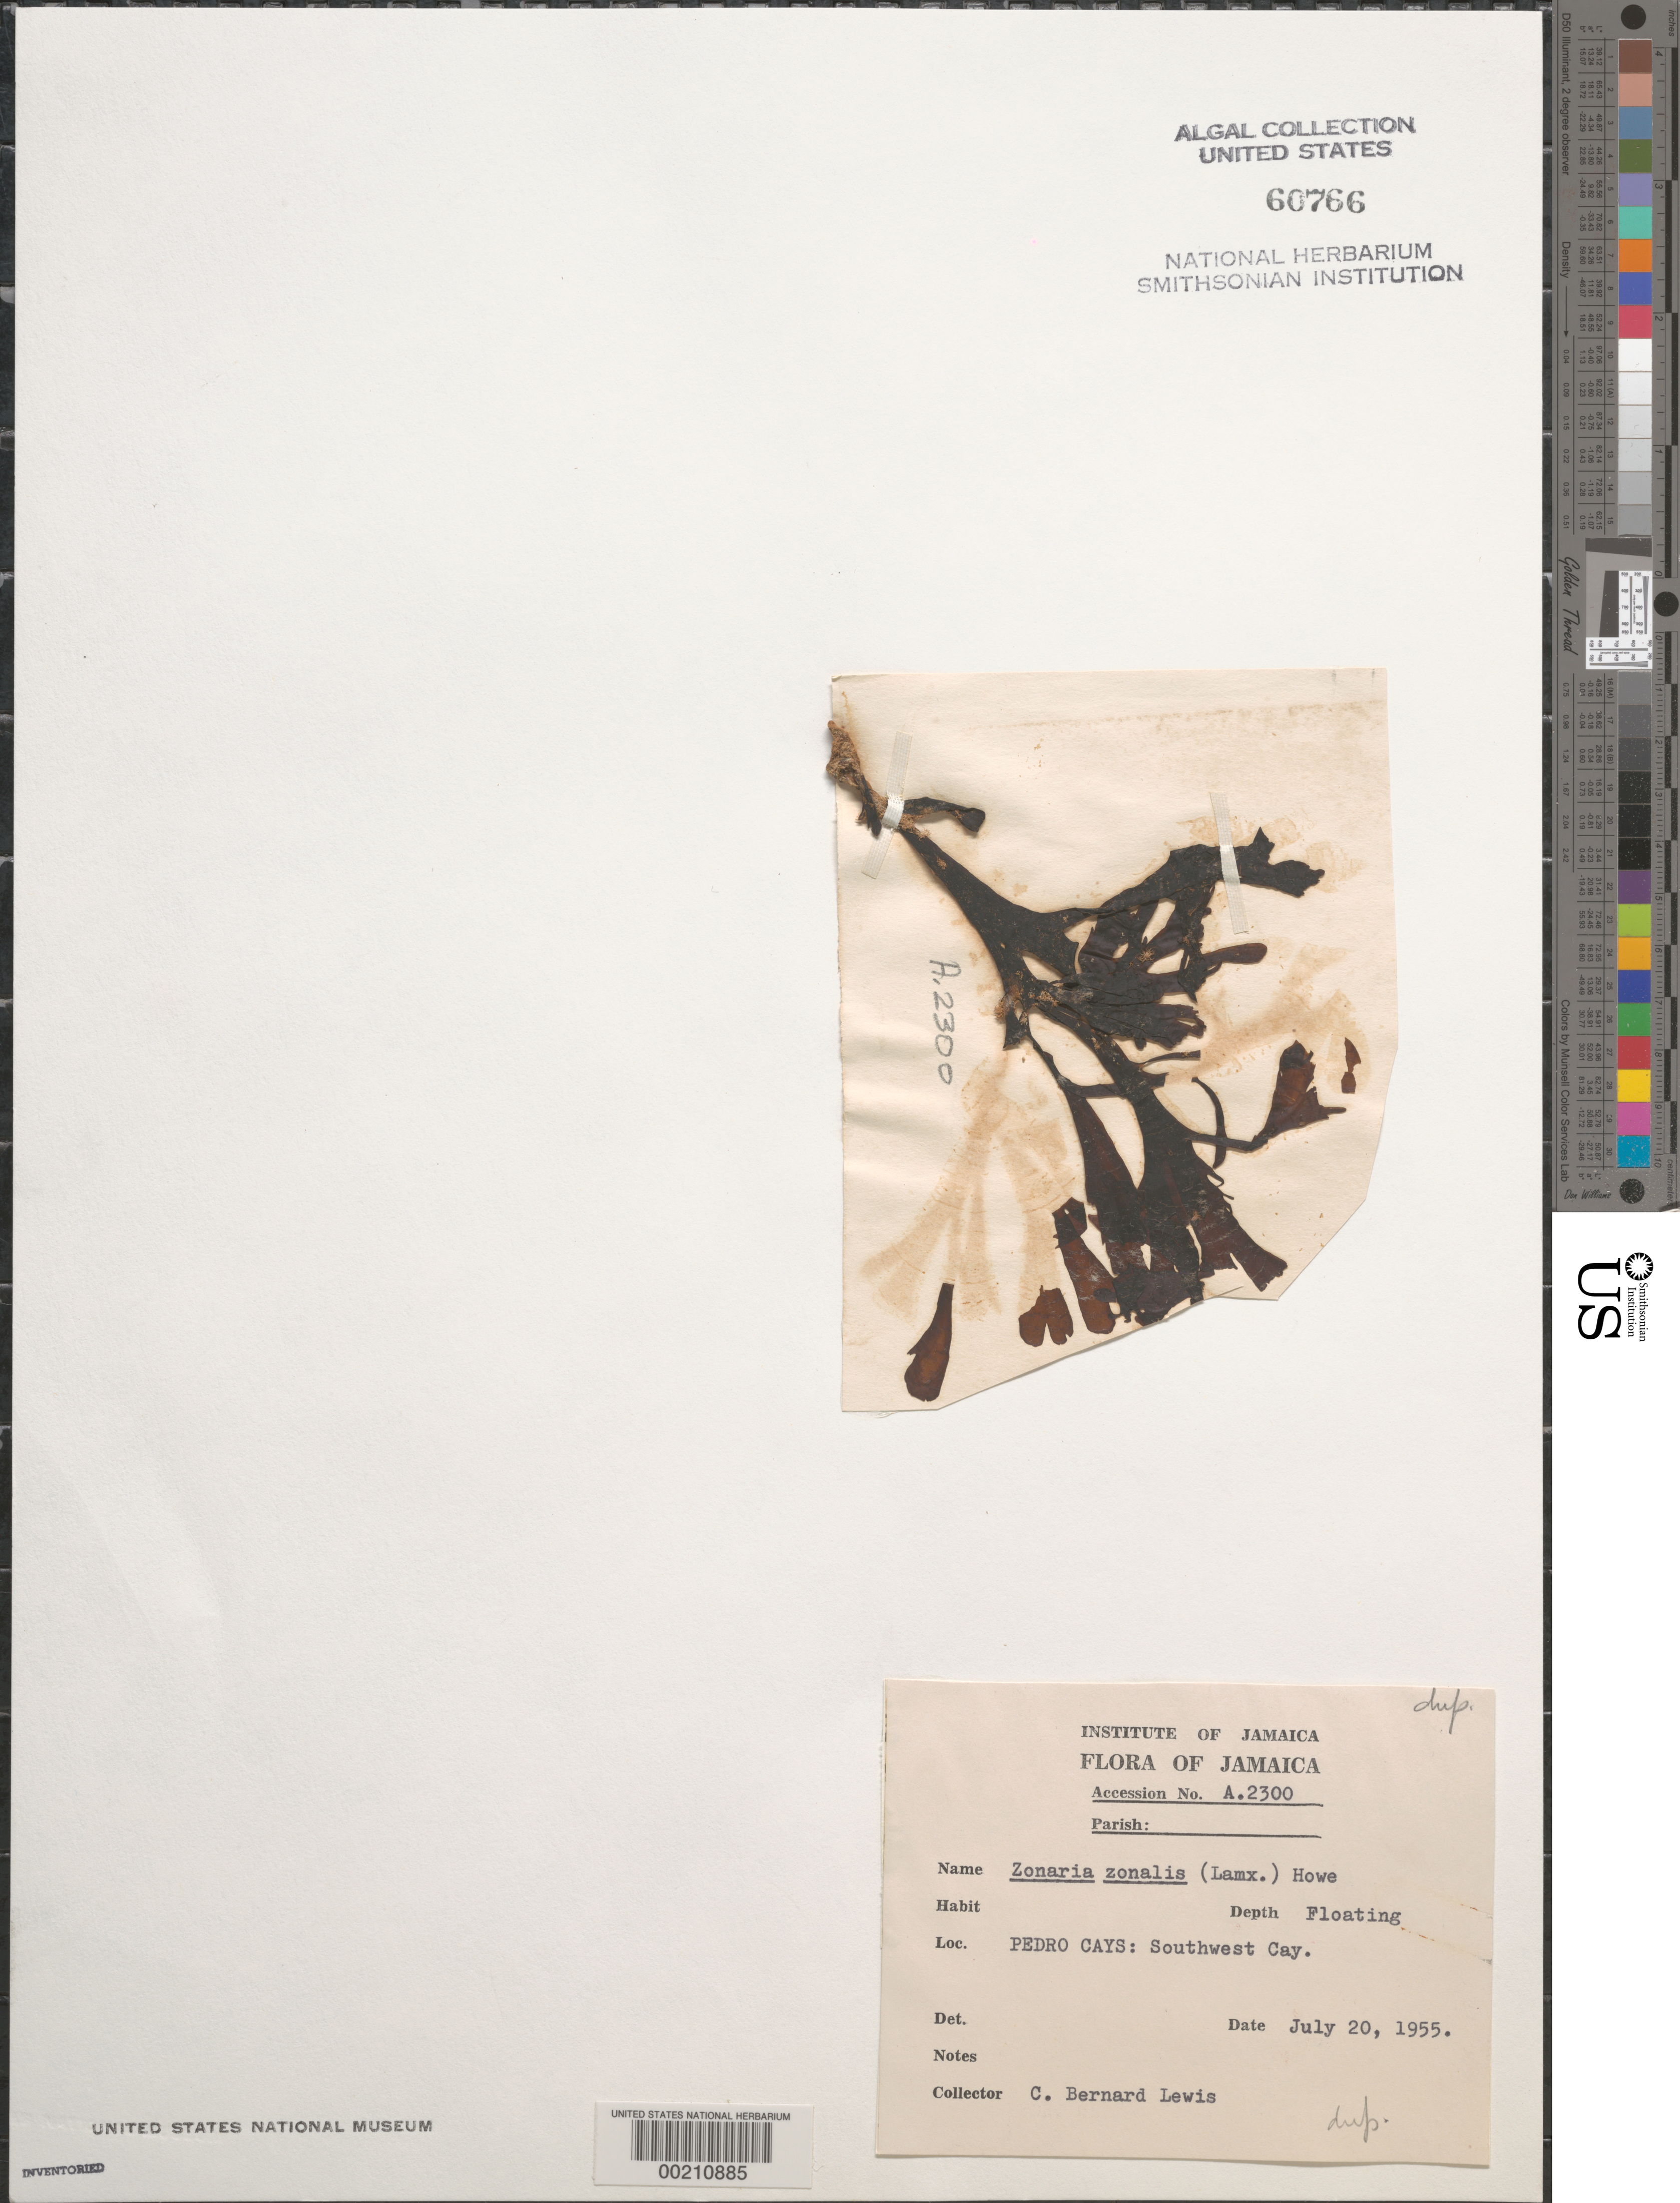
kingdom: Chromista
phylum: Ochrophyta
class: Phaeophyceae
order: Dictyotales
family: Dictyotaceae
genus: Stypopodium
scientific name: Stypopodium zonale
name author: (J.V.Lamouroux) Papenf.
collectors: C. B. Lewis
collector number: A.2300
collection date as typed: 20 Jul 1955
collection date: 1955-07-20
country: Jamaica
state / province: Pedro Bank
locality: Southwest cay, pedro cays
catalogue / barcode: US 60766